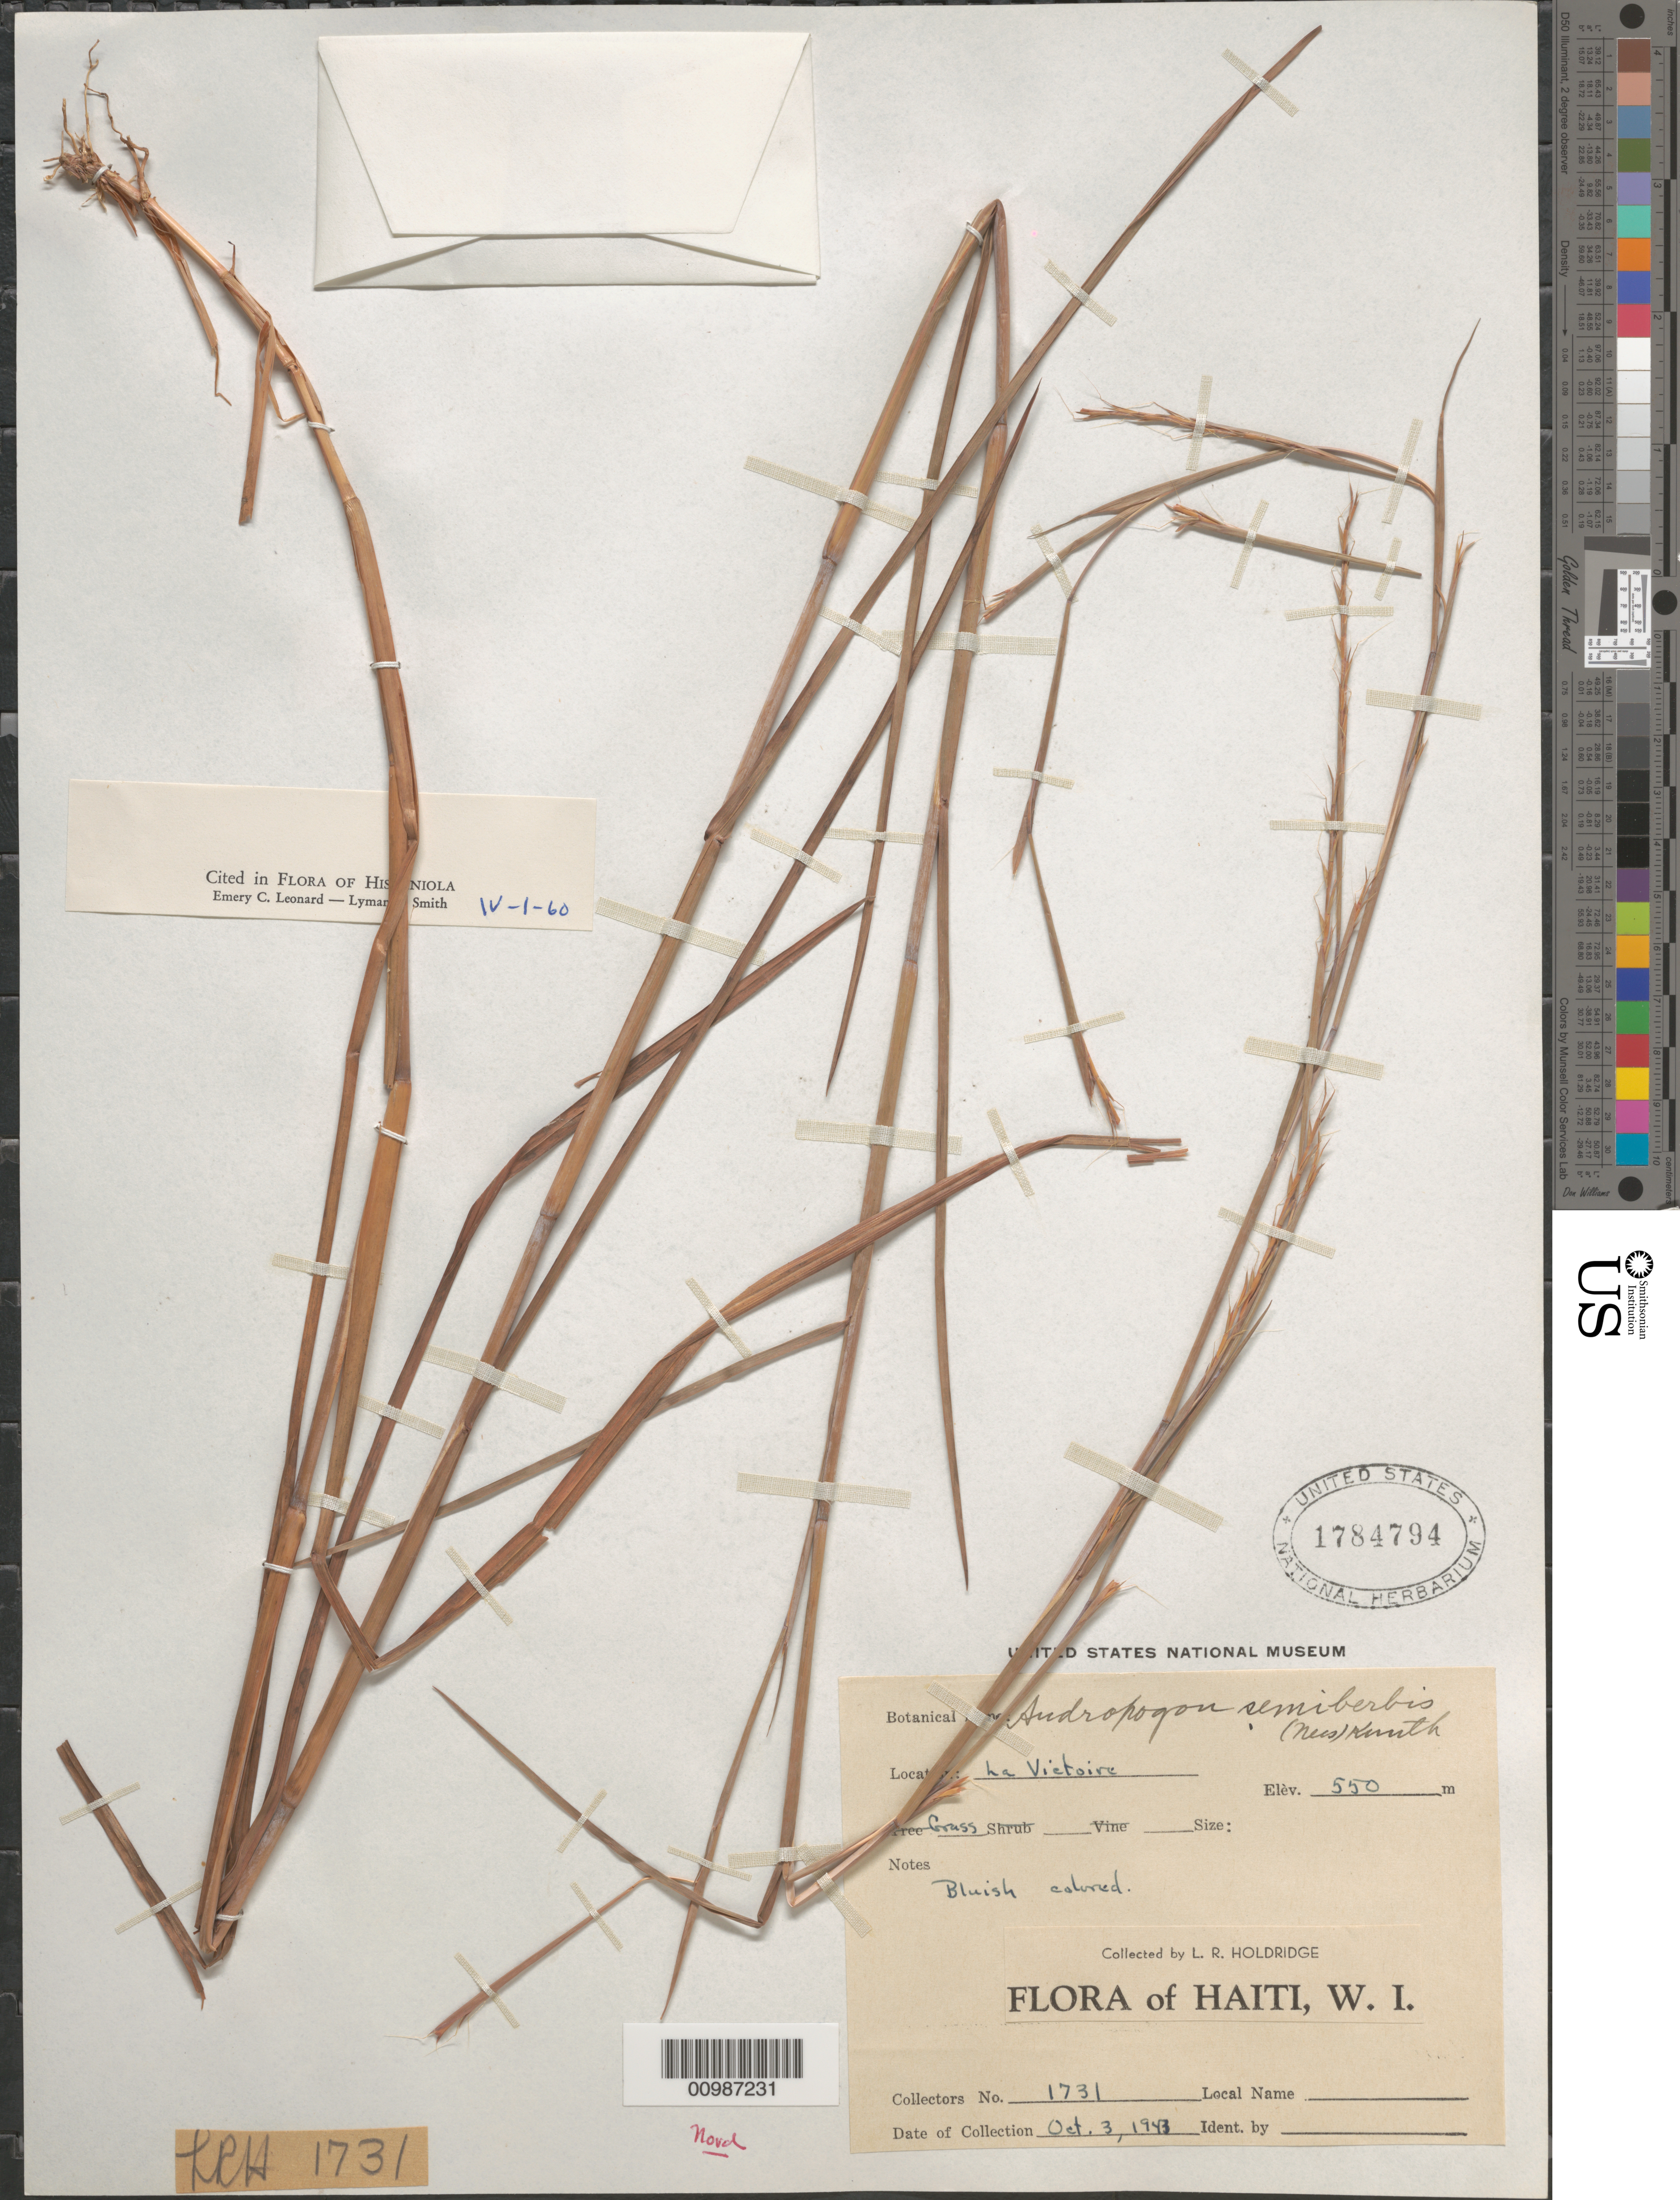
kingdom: Plantae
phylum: Tracheophyta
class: Liliopsida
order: Poales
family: Poaceae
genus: Andropogon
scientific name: Andropogon semiberbis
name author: (Nees) Kunth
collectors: L. Holdridge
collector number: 1731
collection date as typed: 03 Oct 1943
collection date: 1943-10-03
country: Haiti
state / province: Nord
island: Hispaniola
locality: La Victoire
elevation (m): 550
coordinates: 0 N, 0 E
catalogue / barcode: US 1784794